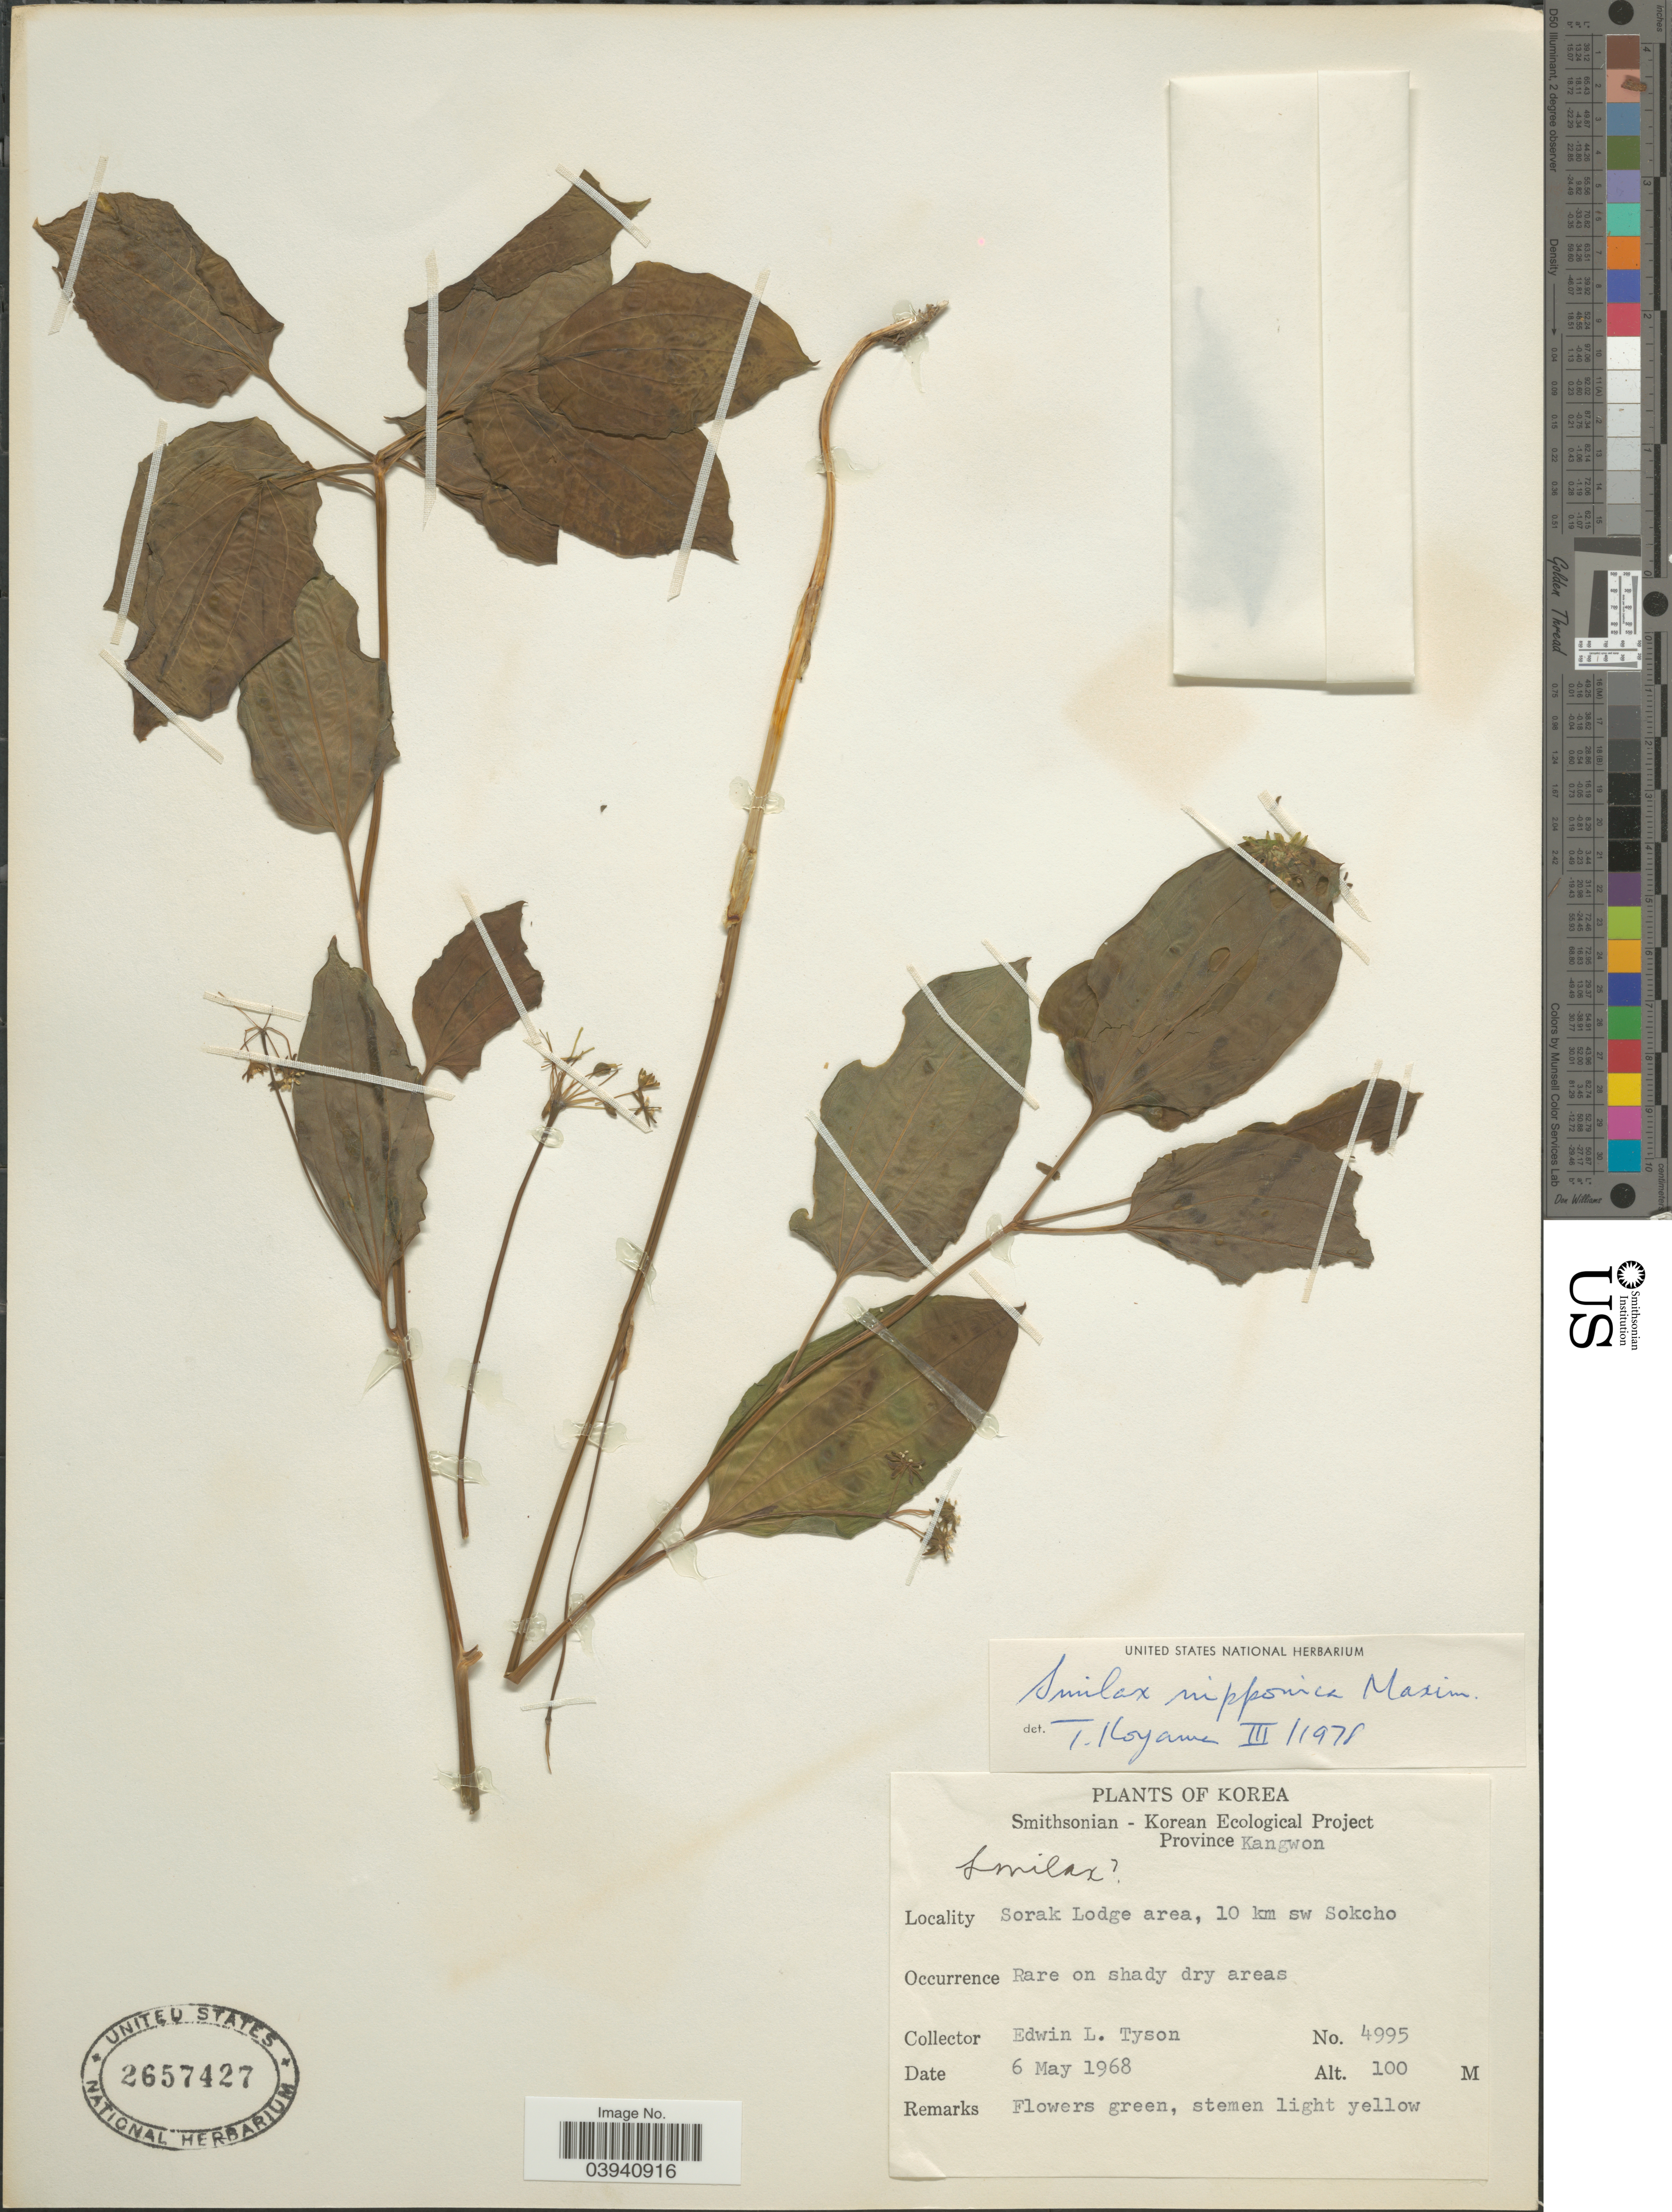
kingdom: Plantae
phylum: Tracheophyta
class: Liliopsida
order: Liliales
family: Smilacaceae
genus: Smilax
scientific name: Smilax nipponica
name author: Miq.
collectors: E. L. Tyson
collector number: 4995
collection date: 1968-05-06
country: North Korea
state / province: Kangwon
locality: Korea. Sorak Lodge area, 10 km sw Sokcho. Rare on shady dry areas.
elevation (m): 100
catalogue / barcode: US 2657427